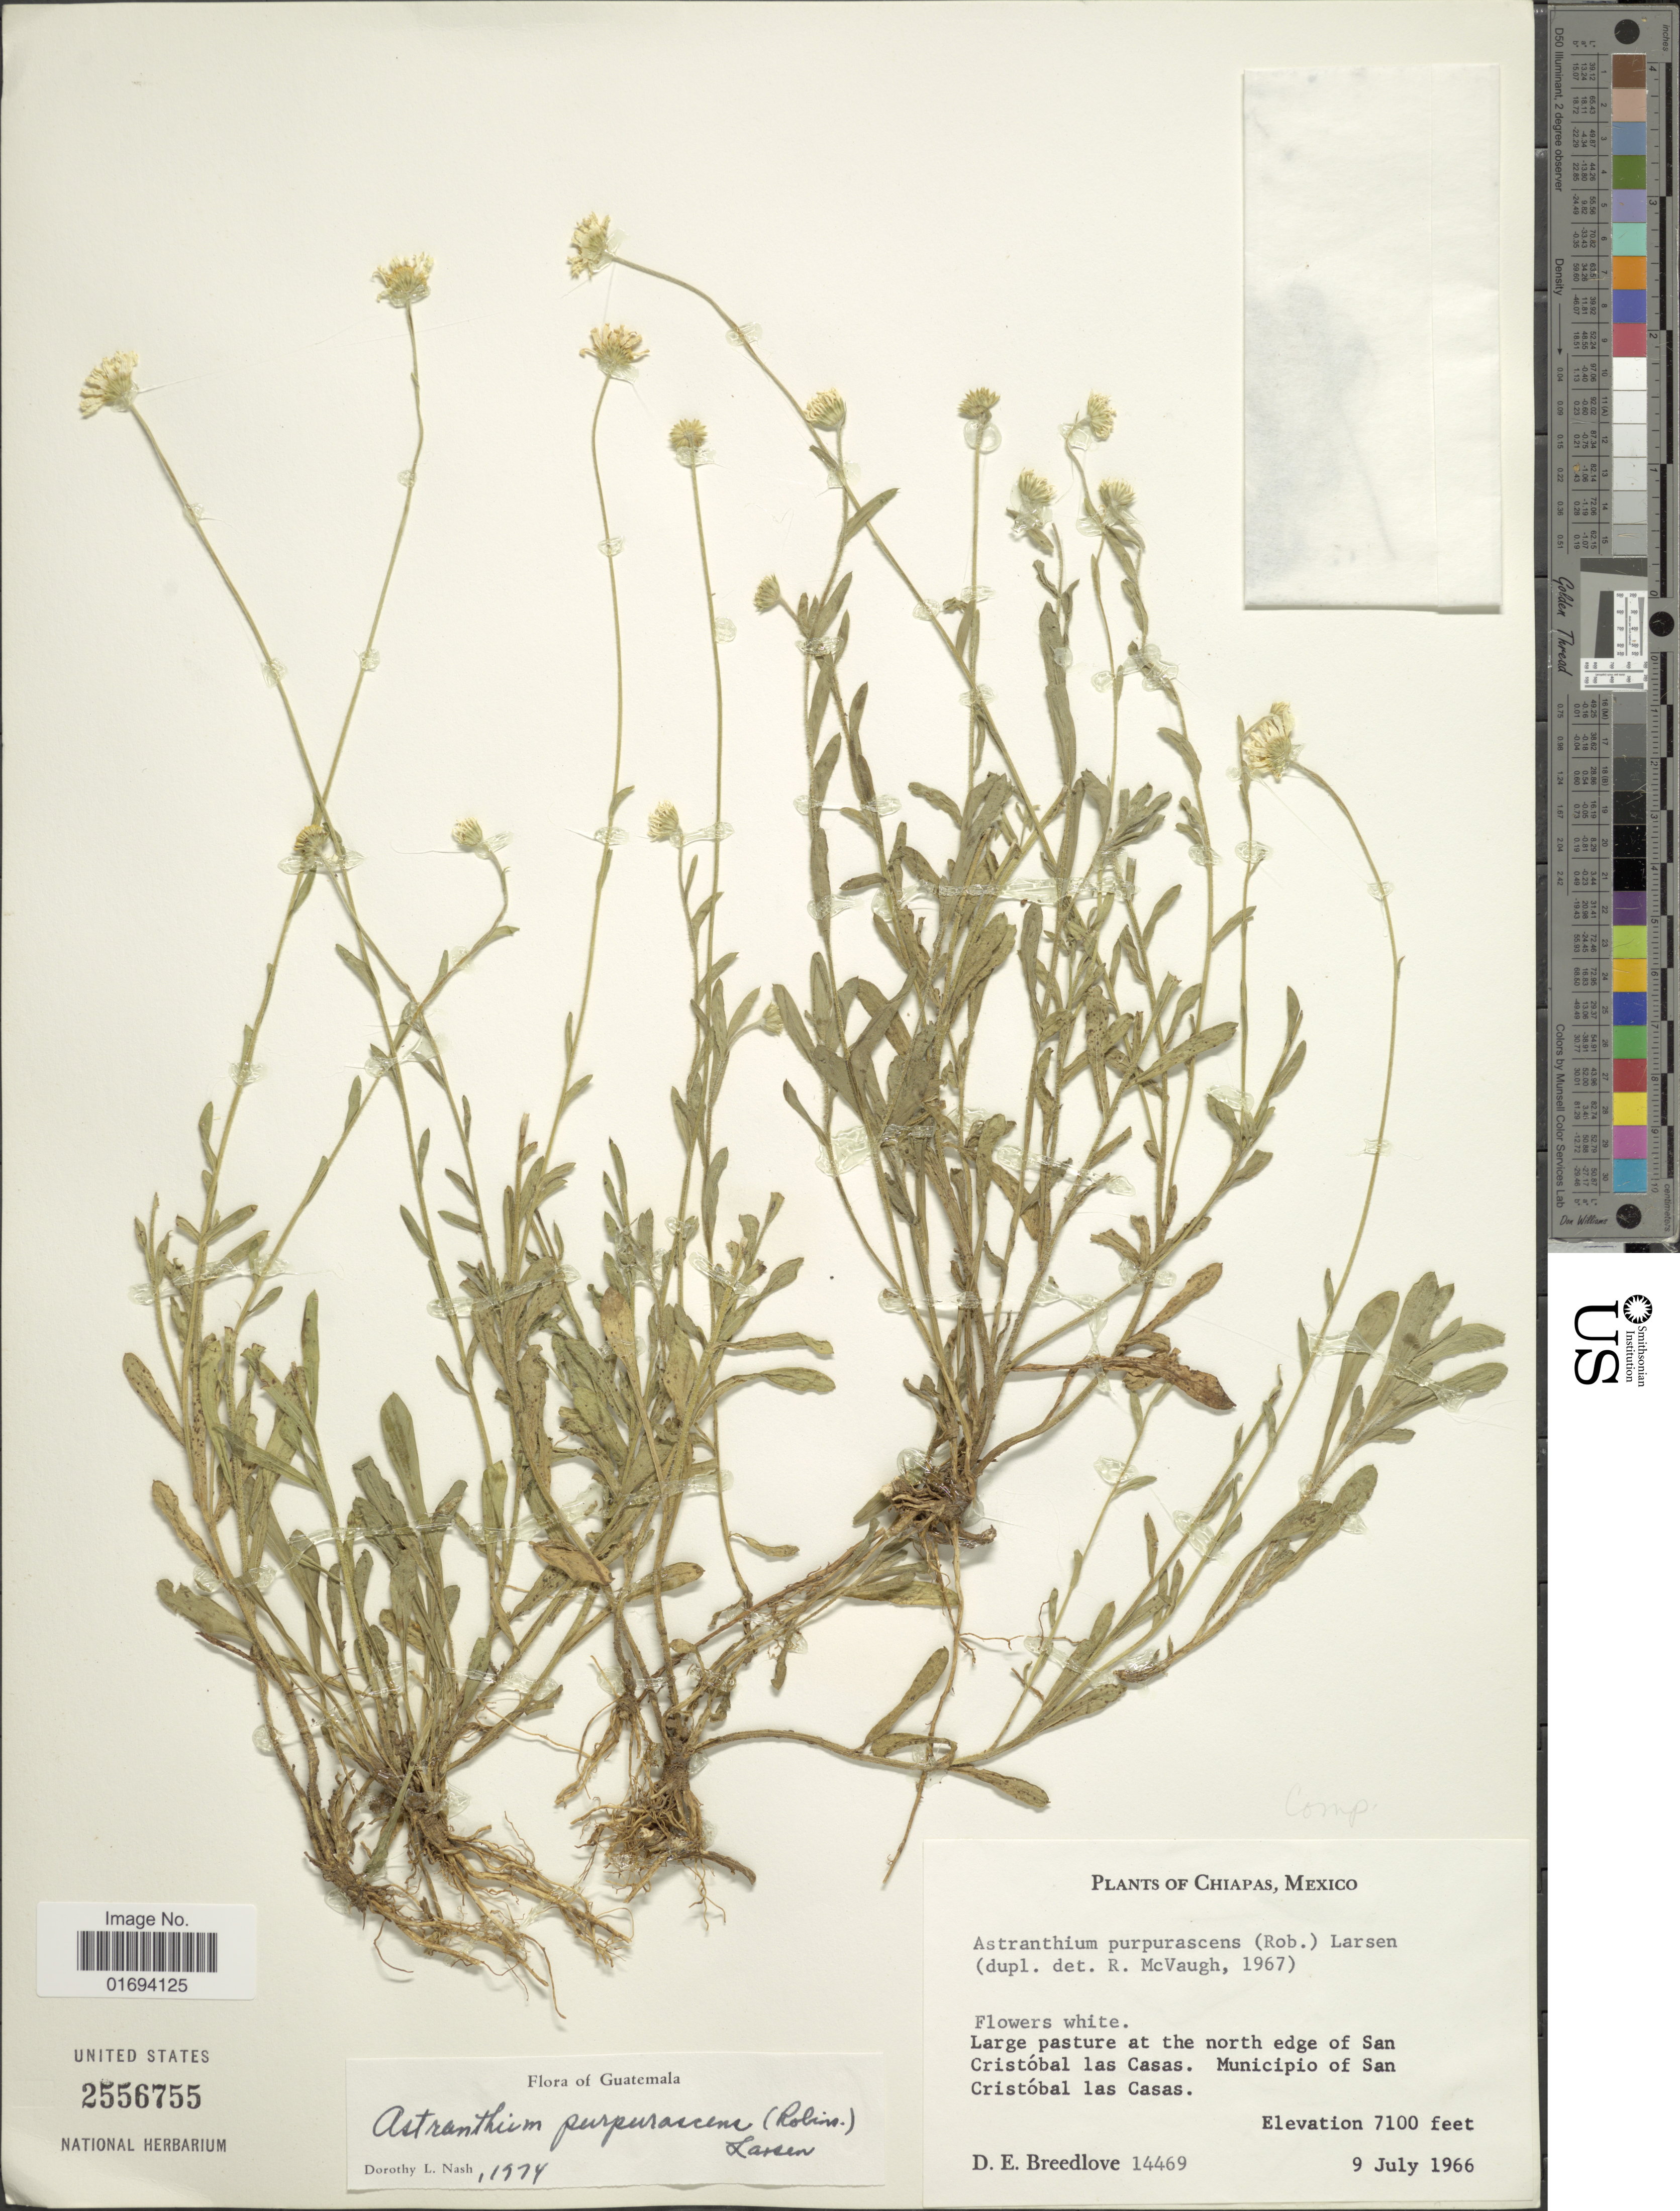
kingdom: Plantae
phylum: Tracheophyta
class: Magnoliopsida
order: Asterales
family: Asteraceae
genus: Astranthium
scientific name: Astranthium purpurascens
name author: (B.L. Rob.) Larsen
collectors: D. E. Breedlove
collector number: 14469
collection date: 1966-07-09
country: Mexico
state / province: Chiapas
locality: Large pasture at the north edge of San Cristobal las Casas, Municipio of San Cristobal las Casas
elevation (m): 2164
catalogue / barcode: US 2556755